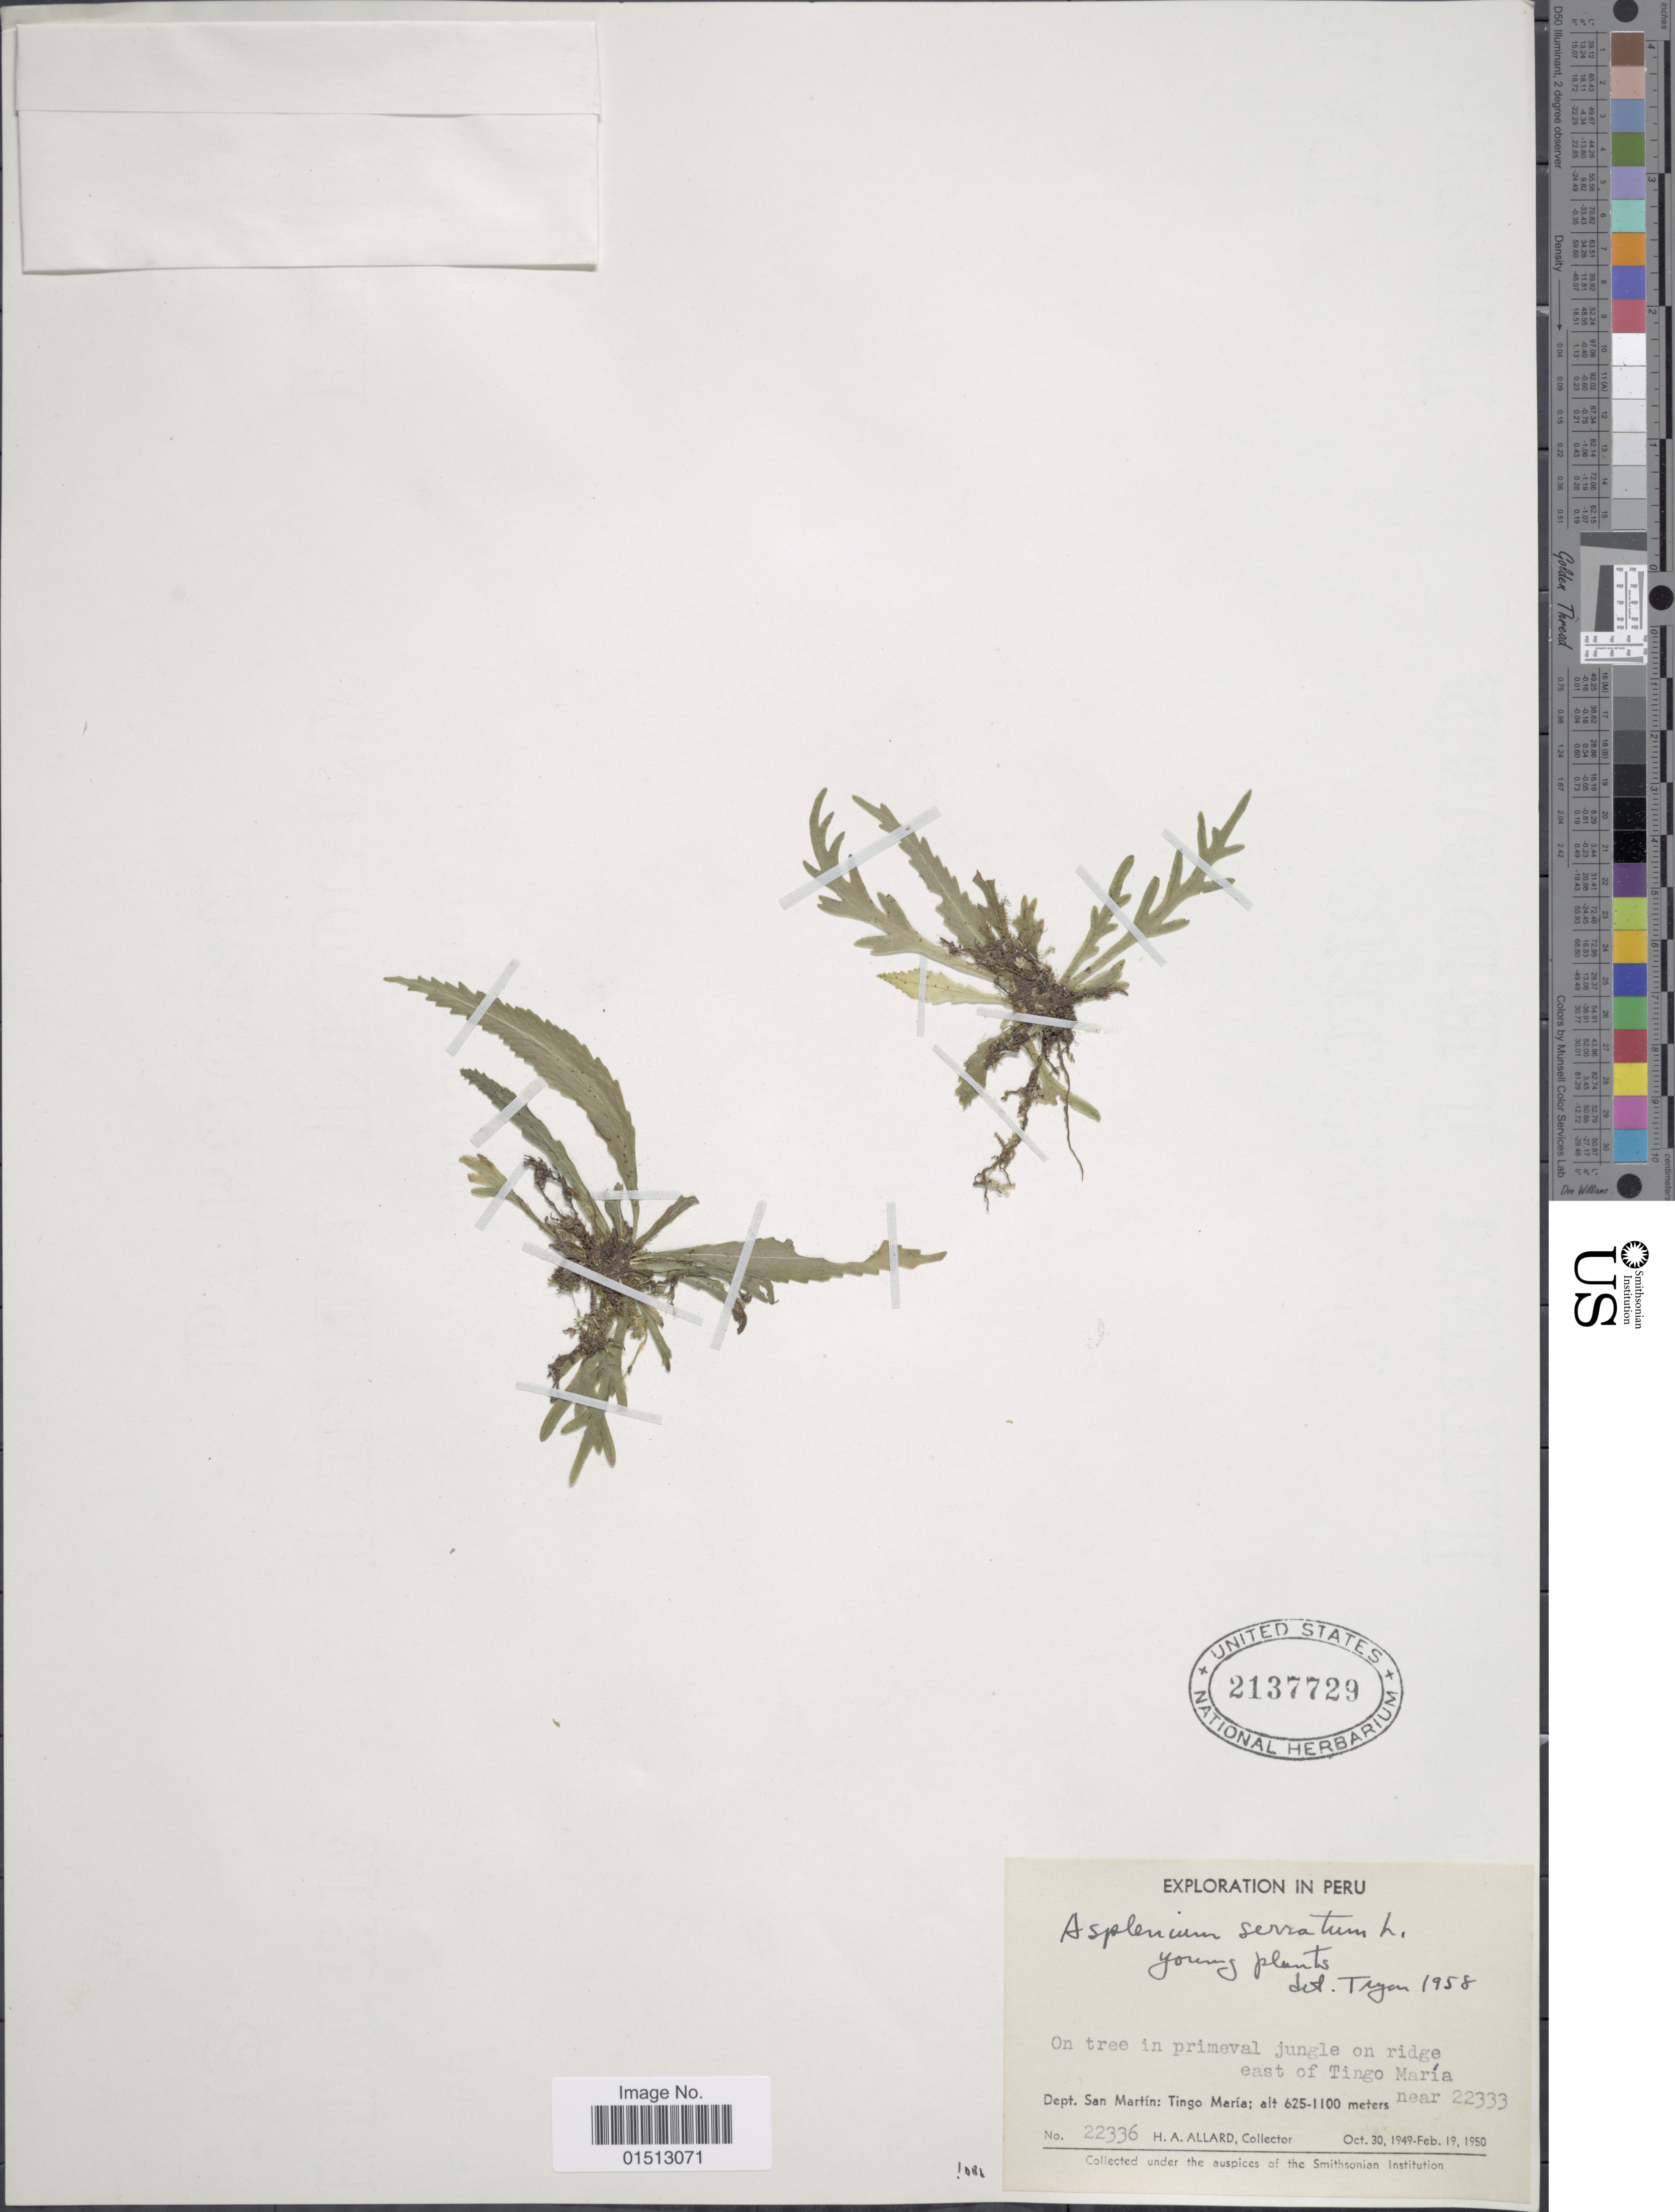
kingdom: Plantae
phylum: Tracheophyta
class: Polypodiopsida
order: Polypodiales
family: Aspleniaceae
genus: Asplenium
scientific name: Asplenium serratum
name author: L.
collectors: H. A. Allard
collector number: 22336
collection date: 1949-10-30/1950-02-19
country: Peru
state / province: San Martín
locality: On tree in primeval jungle on ridge east of Tingo Maria near 22333. Dept. San Marin:Tingo Maria.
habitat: in primeval jungle on ridge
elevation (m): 625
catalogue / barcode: US 2137729